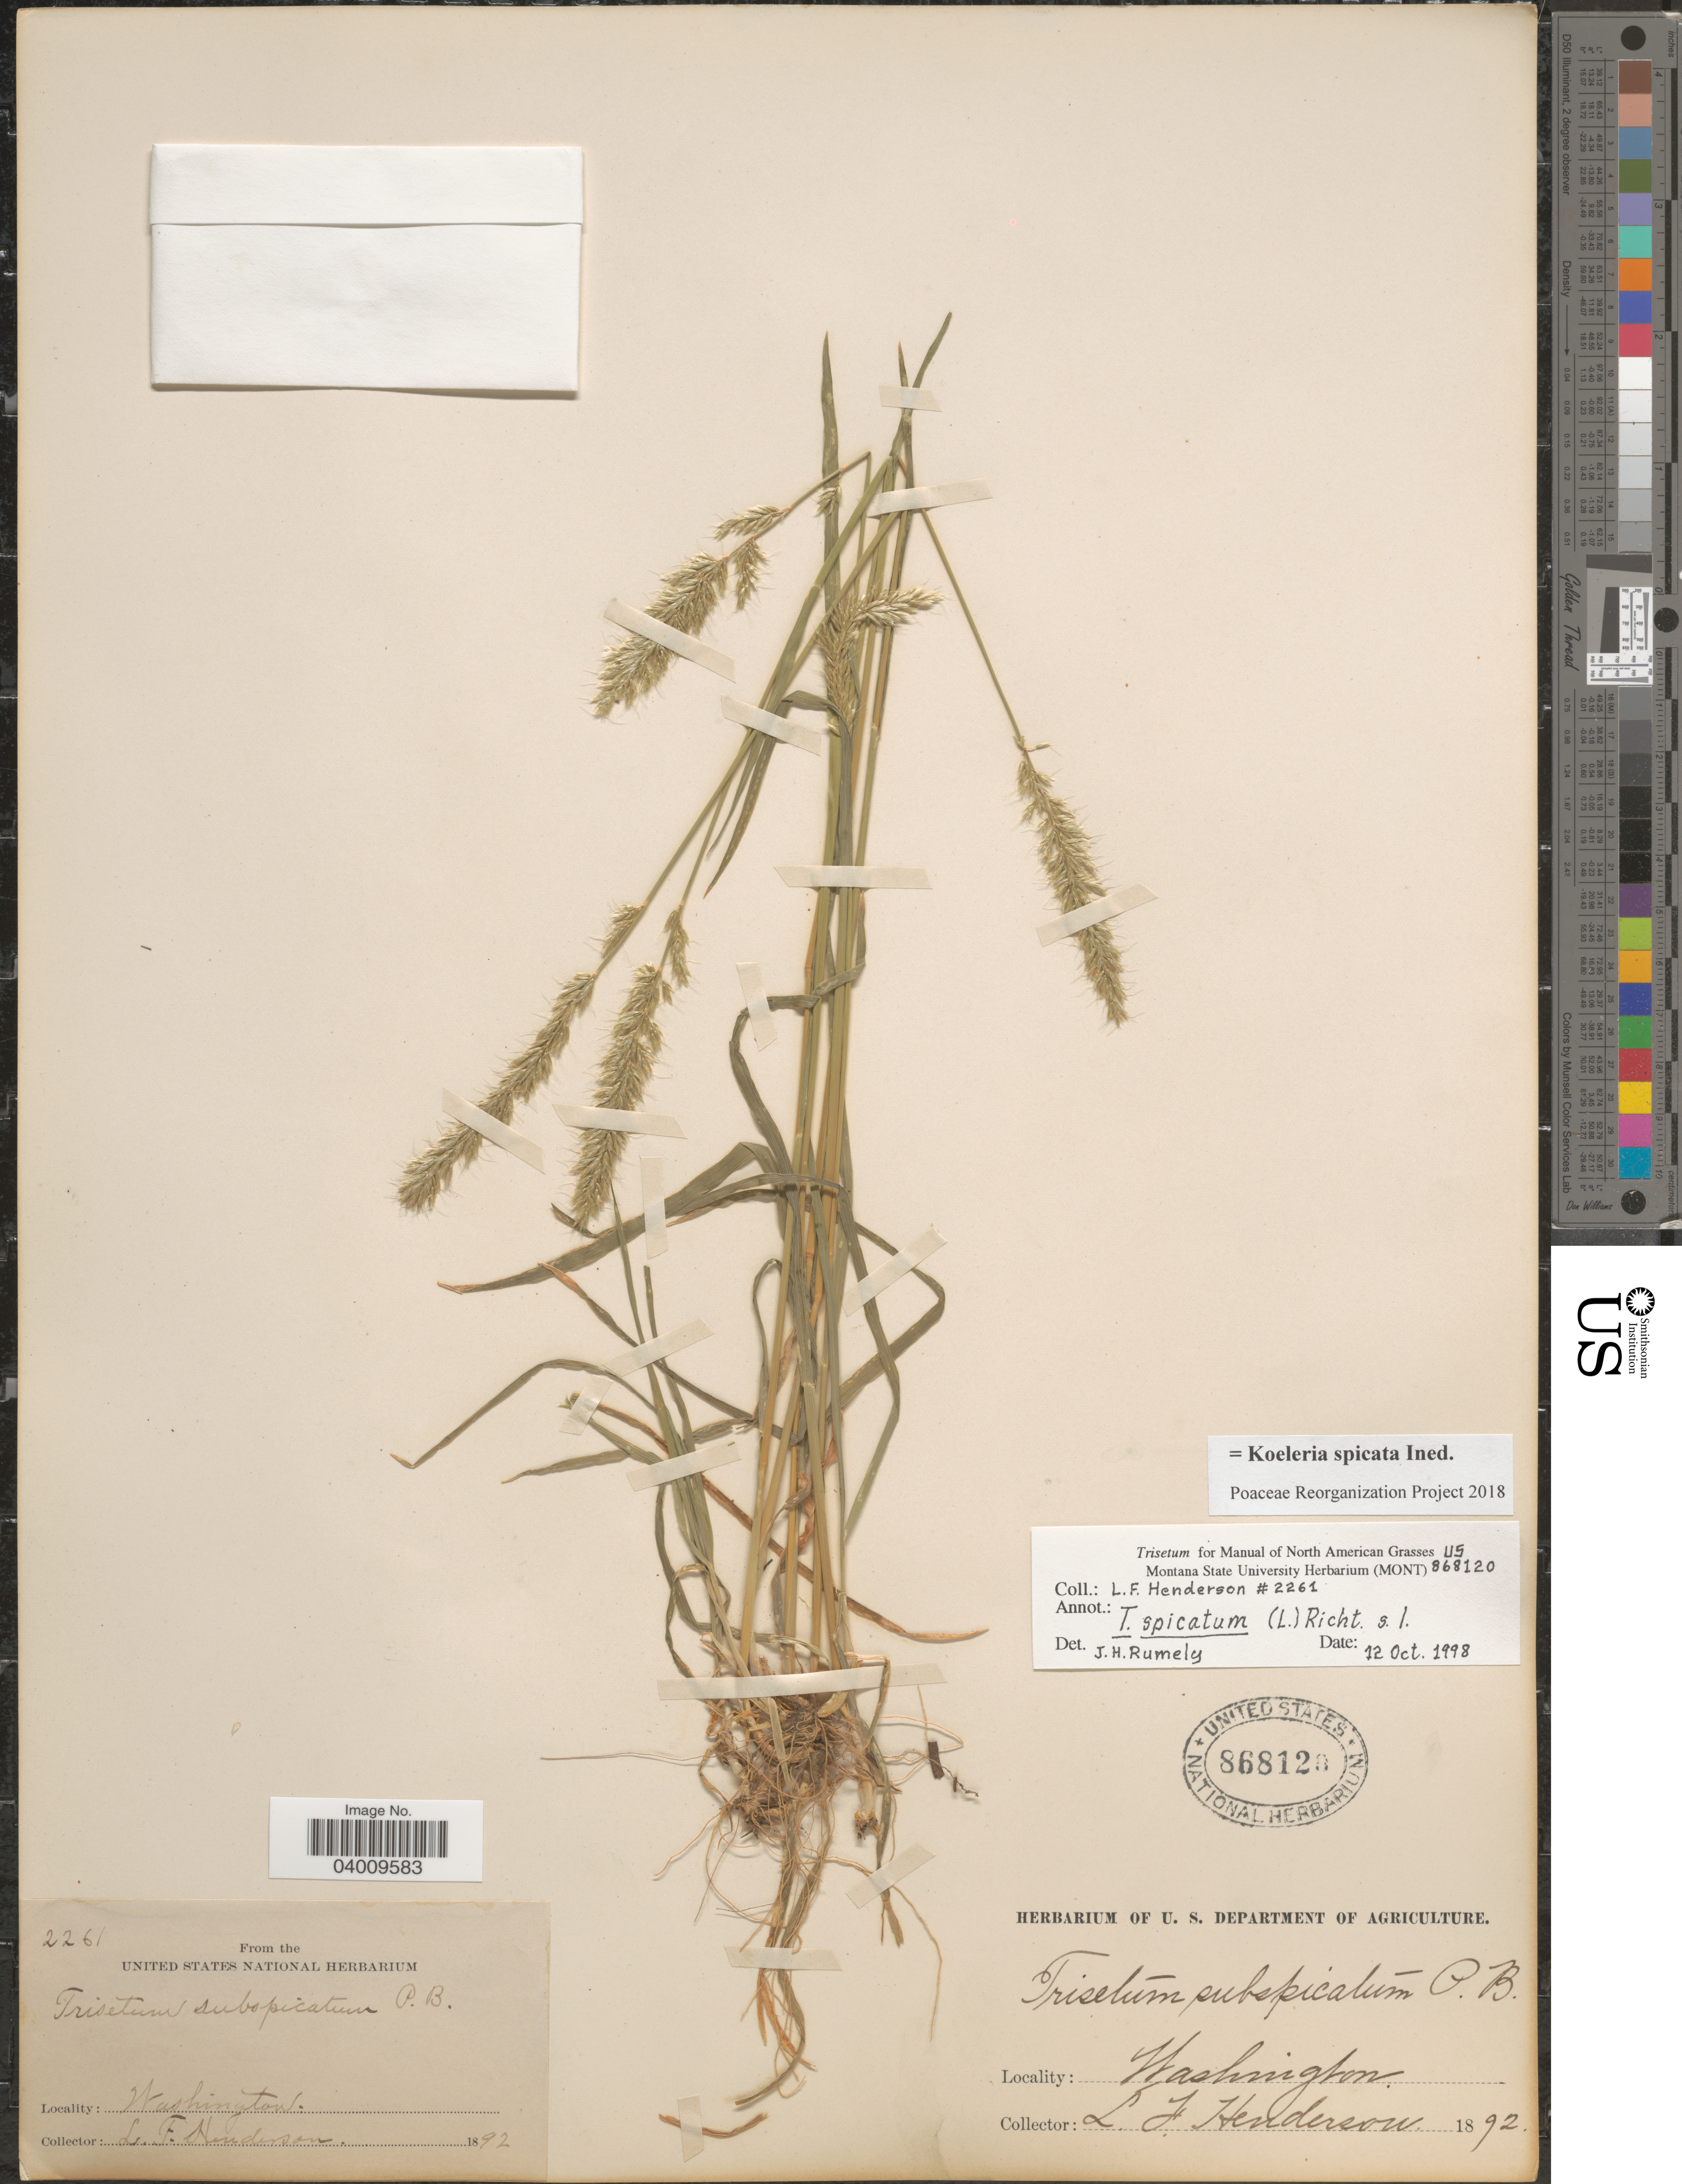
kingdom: Plantae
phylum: Tracheophyta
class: Liliopsida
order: Poales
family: Poaceae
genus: Koeleria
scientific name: Koeleria spicata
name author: (L.) Barberá et al.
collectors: L. Henderson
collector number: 2261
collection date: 1892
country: United States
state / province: Washington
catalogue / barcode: US 868120